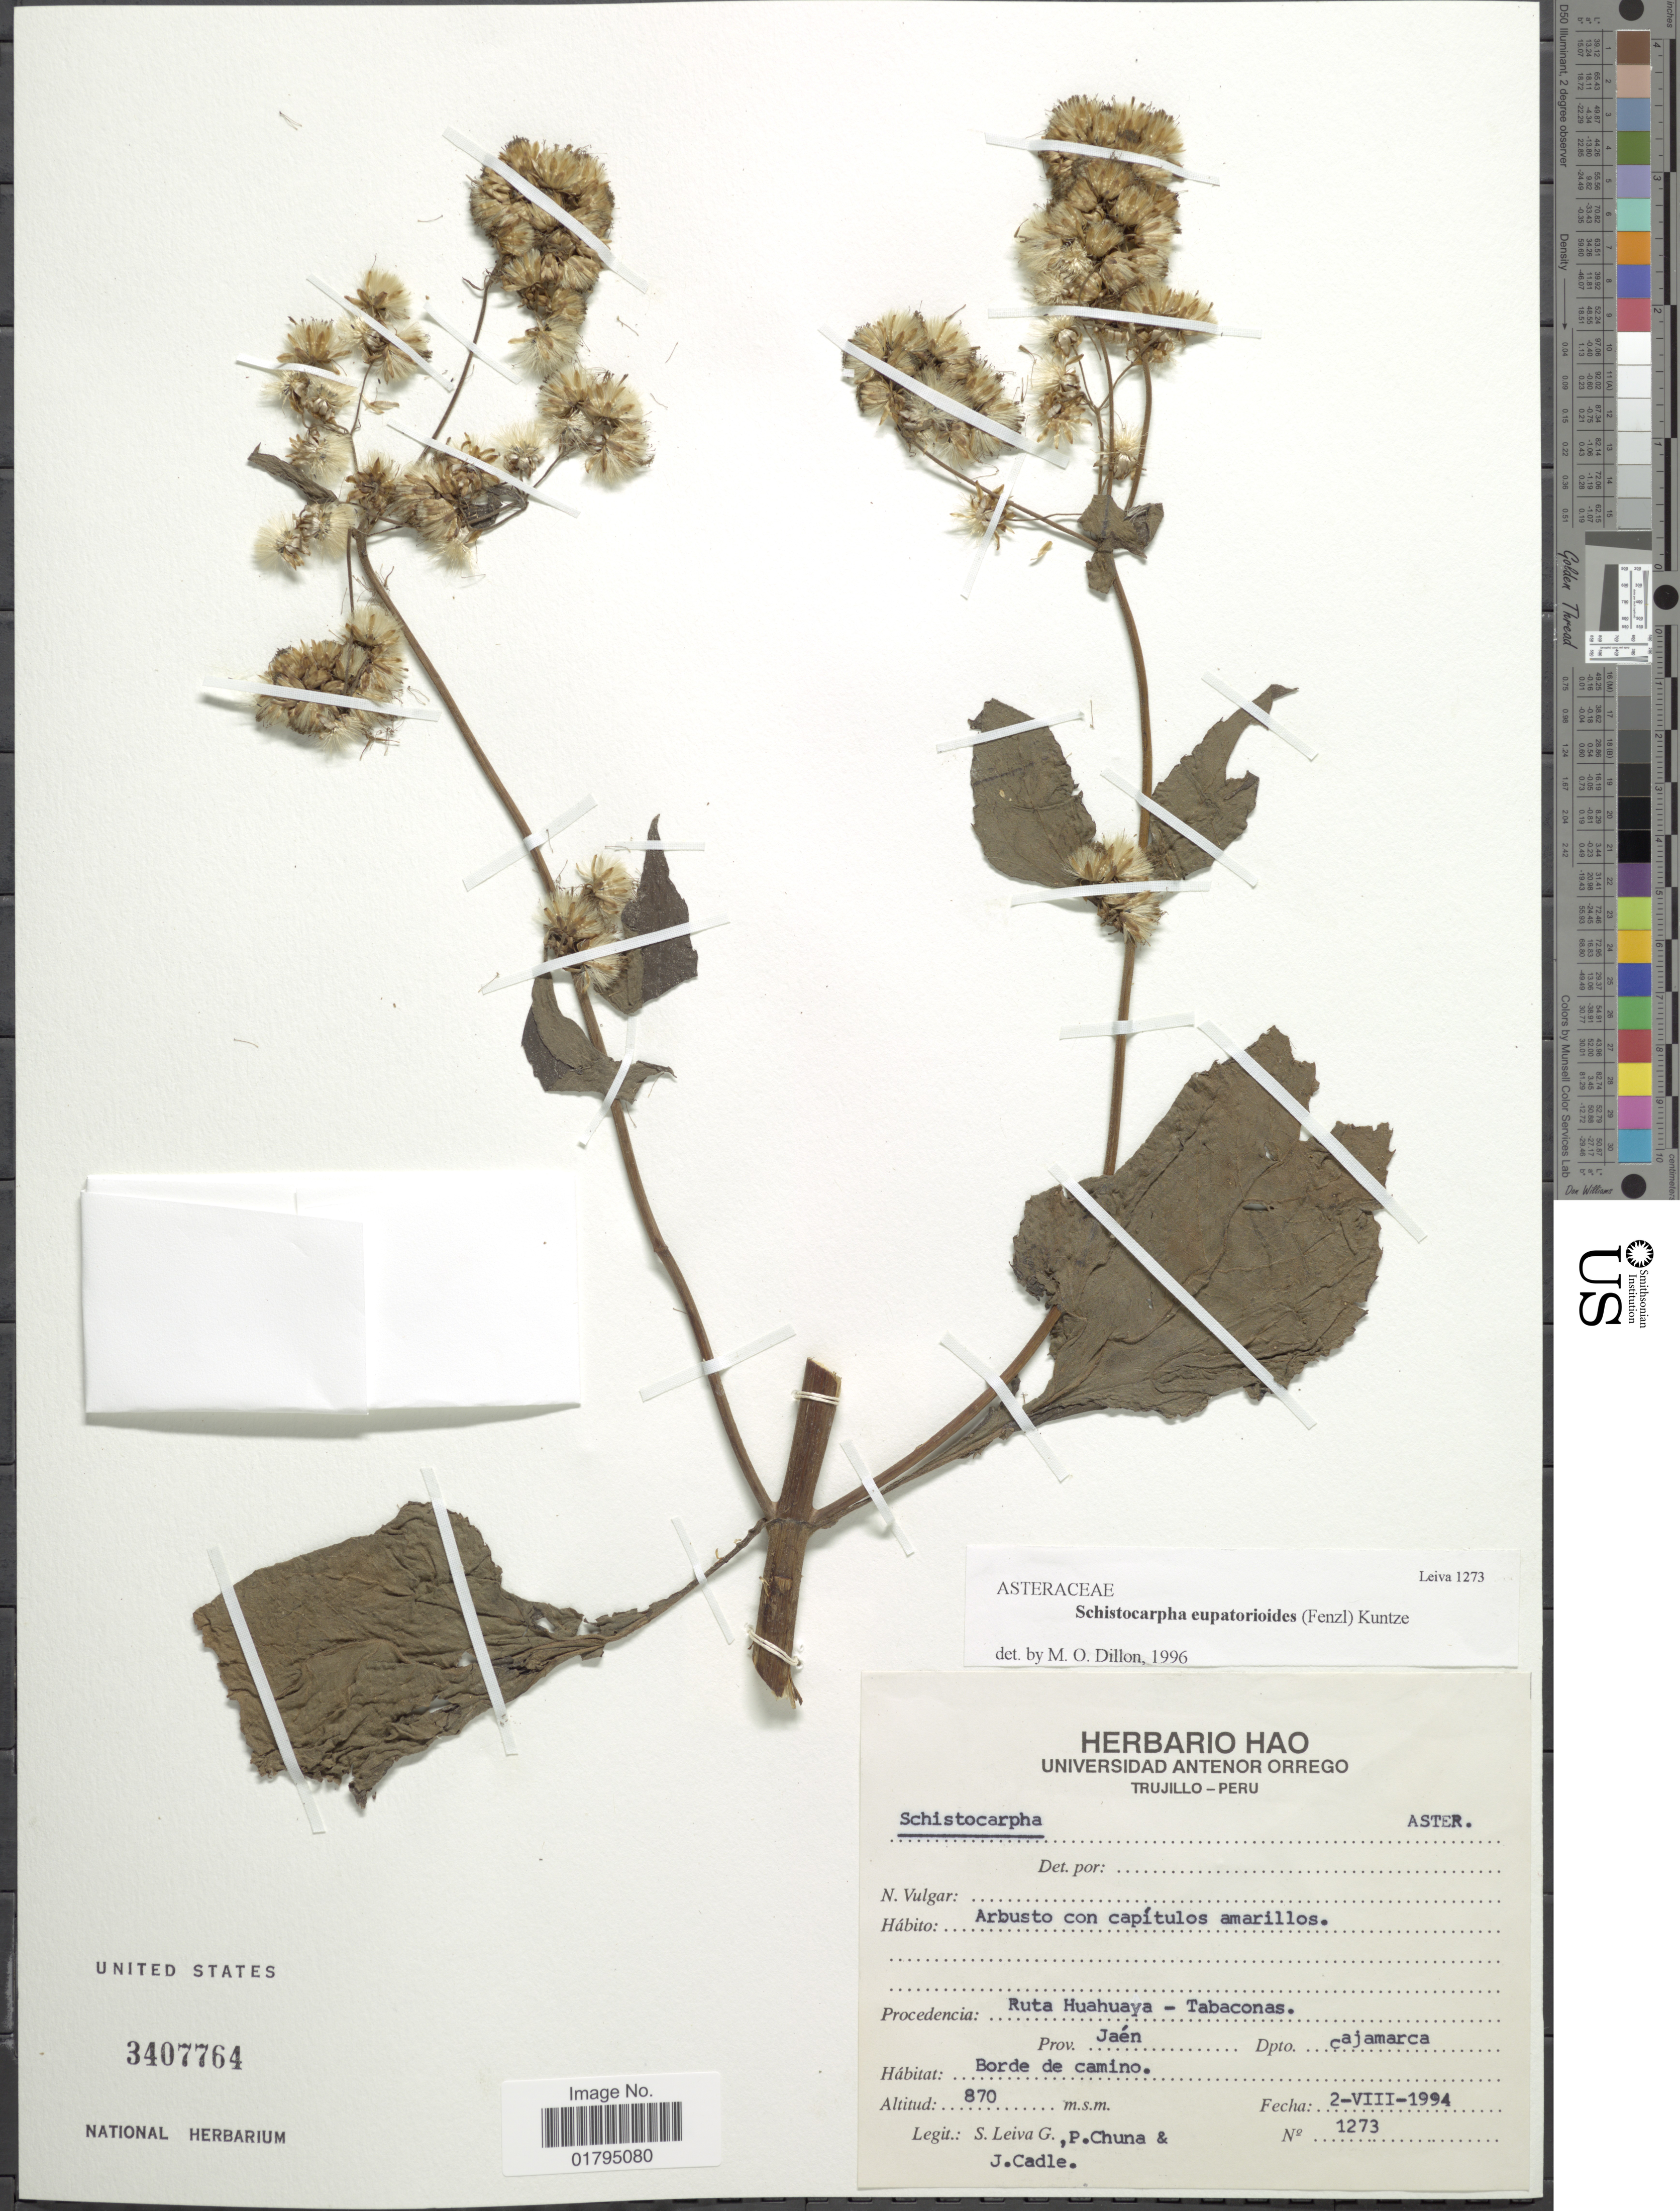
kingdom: Plantae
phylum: Tracheophyta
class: Magnoliopsida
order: Asterales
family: Asteraceae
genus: Schistocarpha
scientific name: Schistocarpha eupatorioides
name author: (Fenzl) Kuntze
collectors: P. Leiva G., P. Chuna & J. Cadle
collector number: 1273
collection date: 1994-08-02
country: Peru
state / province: Cajamarca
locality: Procedencoa: Ruta Huahuaya - Tabaconas, Prov. Jaen, Dpto Cajamarca.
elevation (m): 870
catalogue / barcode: US 3407764